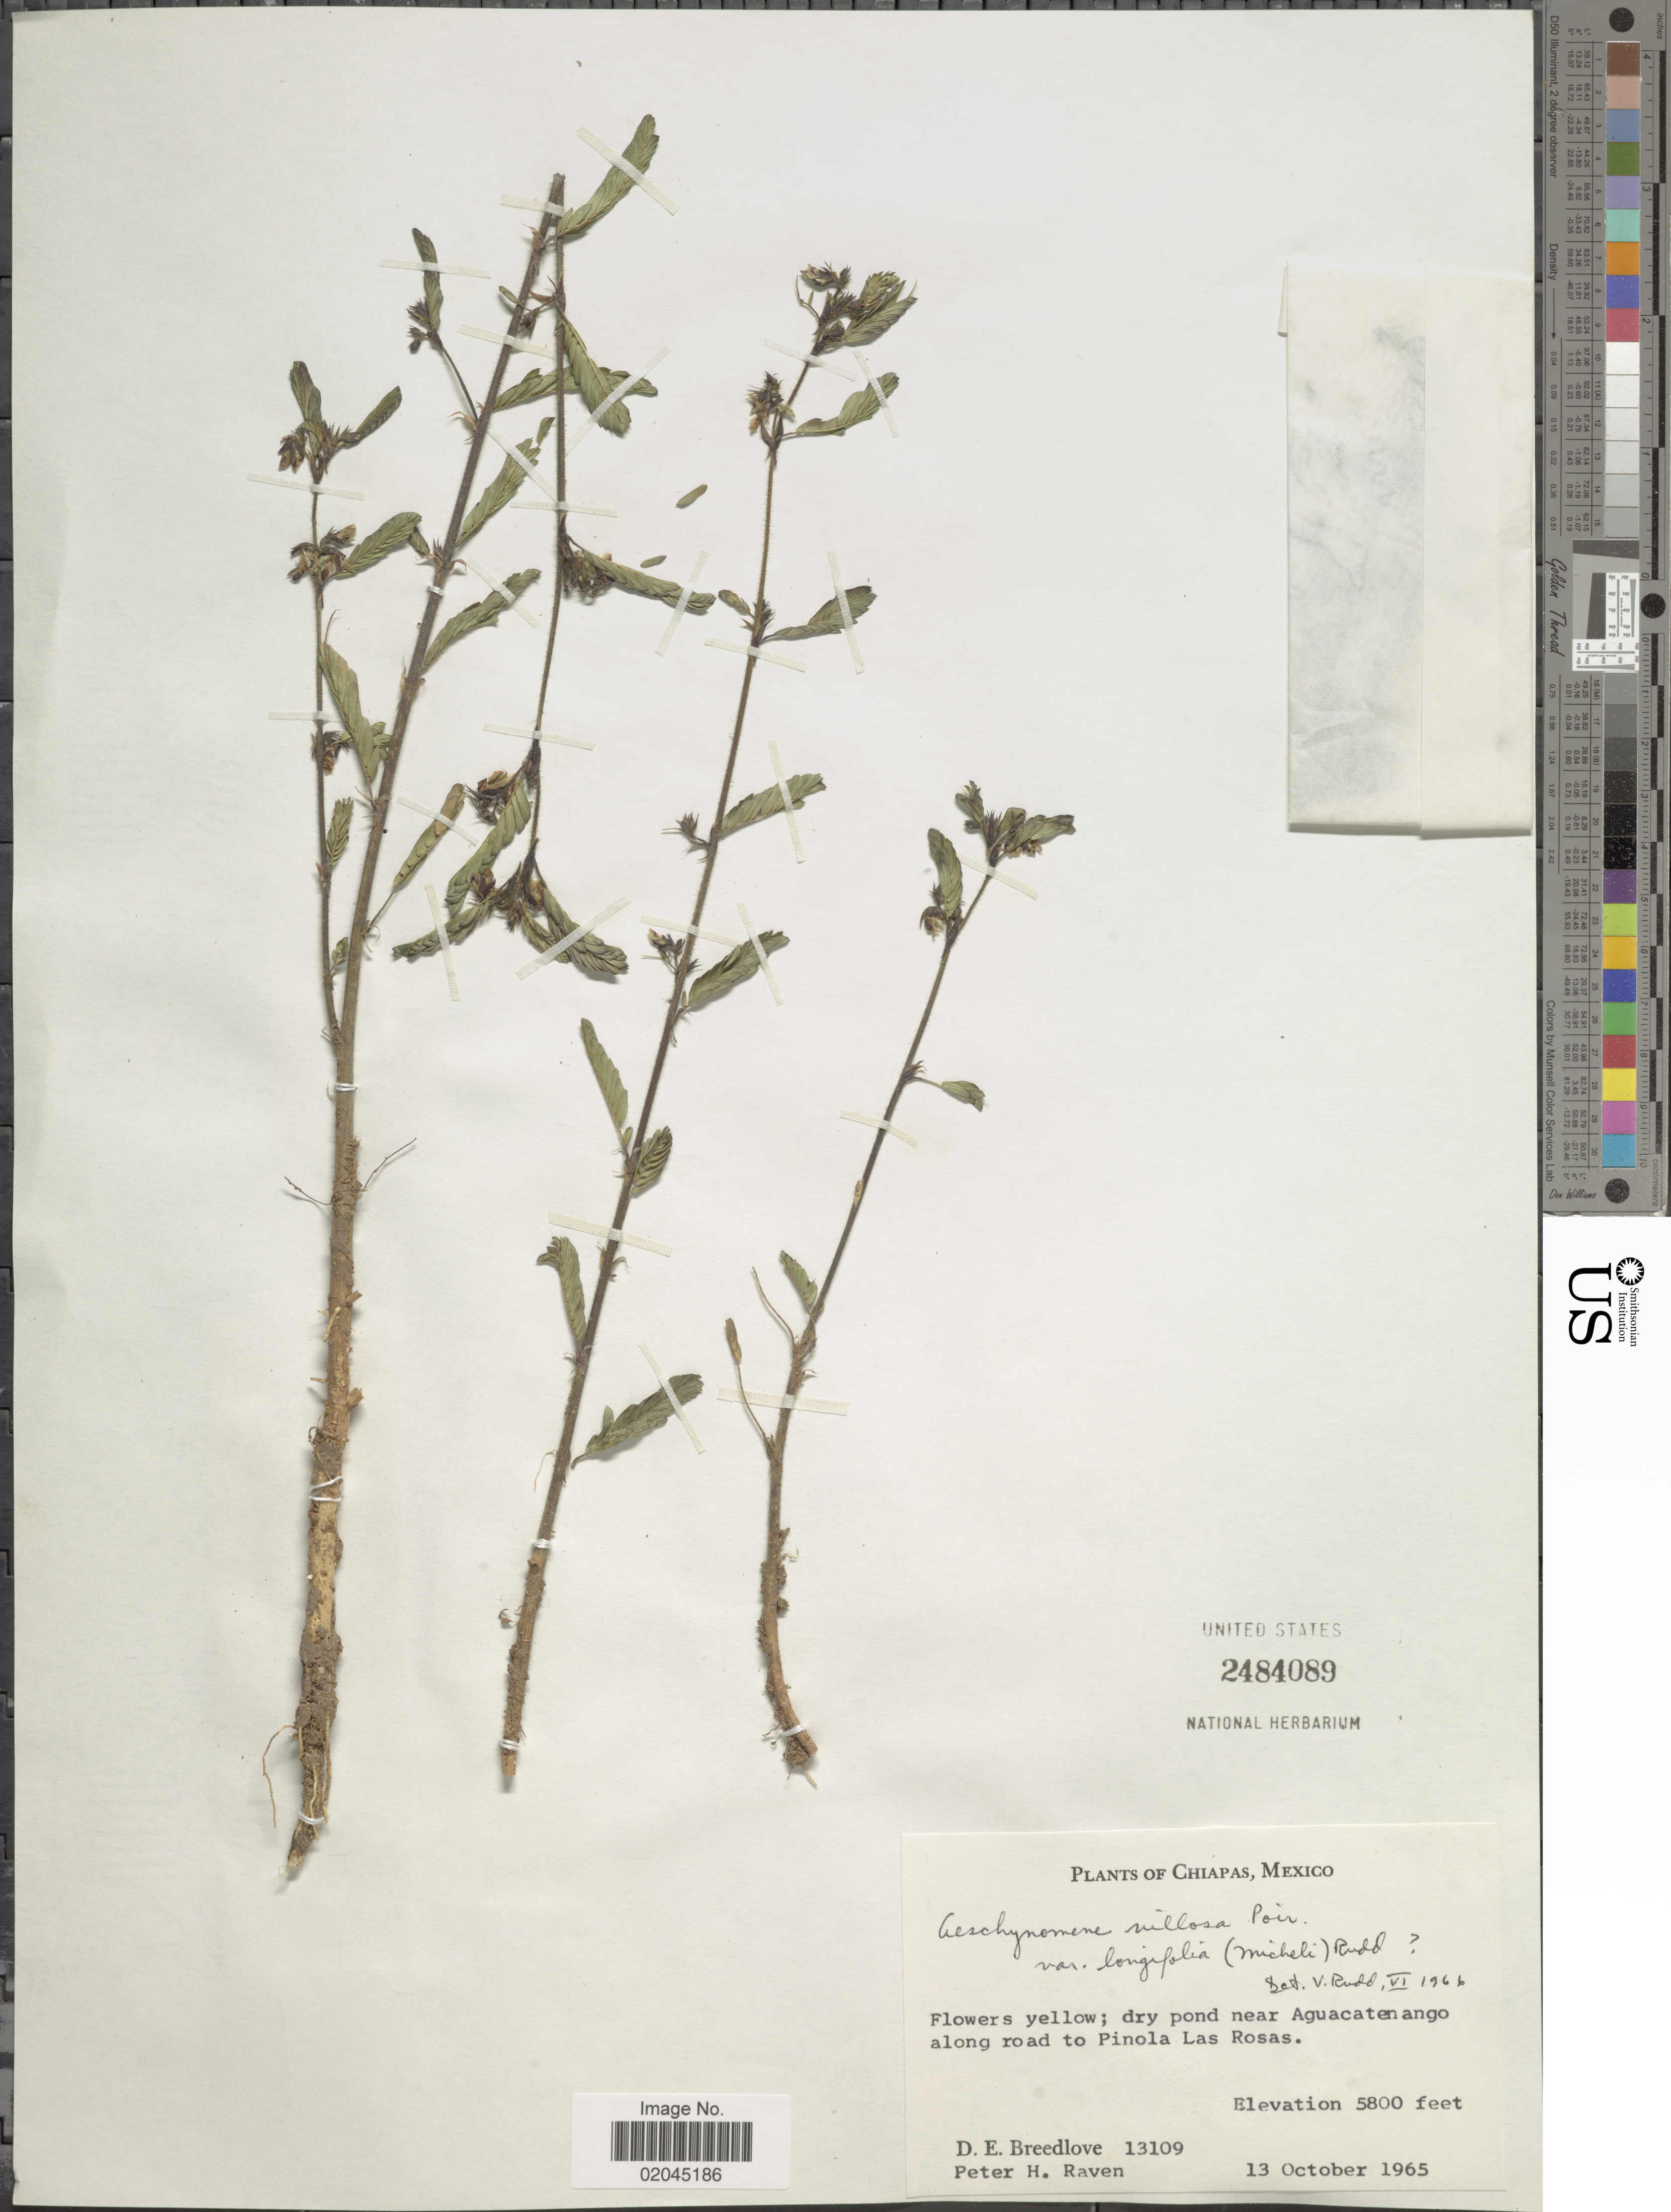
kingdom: Plantae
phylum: Tracheophyta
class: Magnoliopsida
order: Fabales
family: Fabaceae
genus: Aeschynomene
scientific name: Aeschynomene villosa var. longifolia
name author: (Micheli) Rudd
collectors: D. E. Breedlove & P. Raven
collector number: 13109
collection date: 1965-10-13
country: Mexico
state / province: Chiapas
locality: Dry pond near Aguacatenango along road to Pinola Las Rosas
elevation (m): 1768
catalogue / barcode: US 2484089